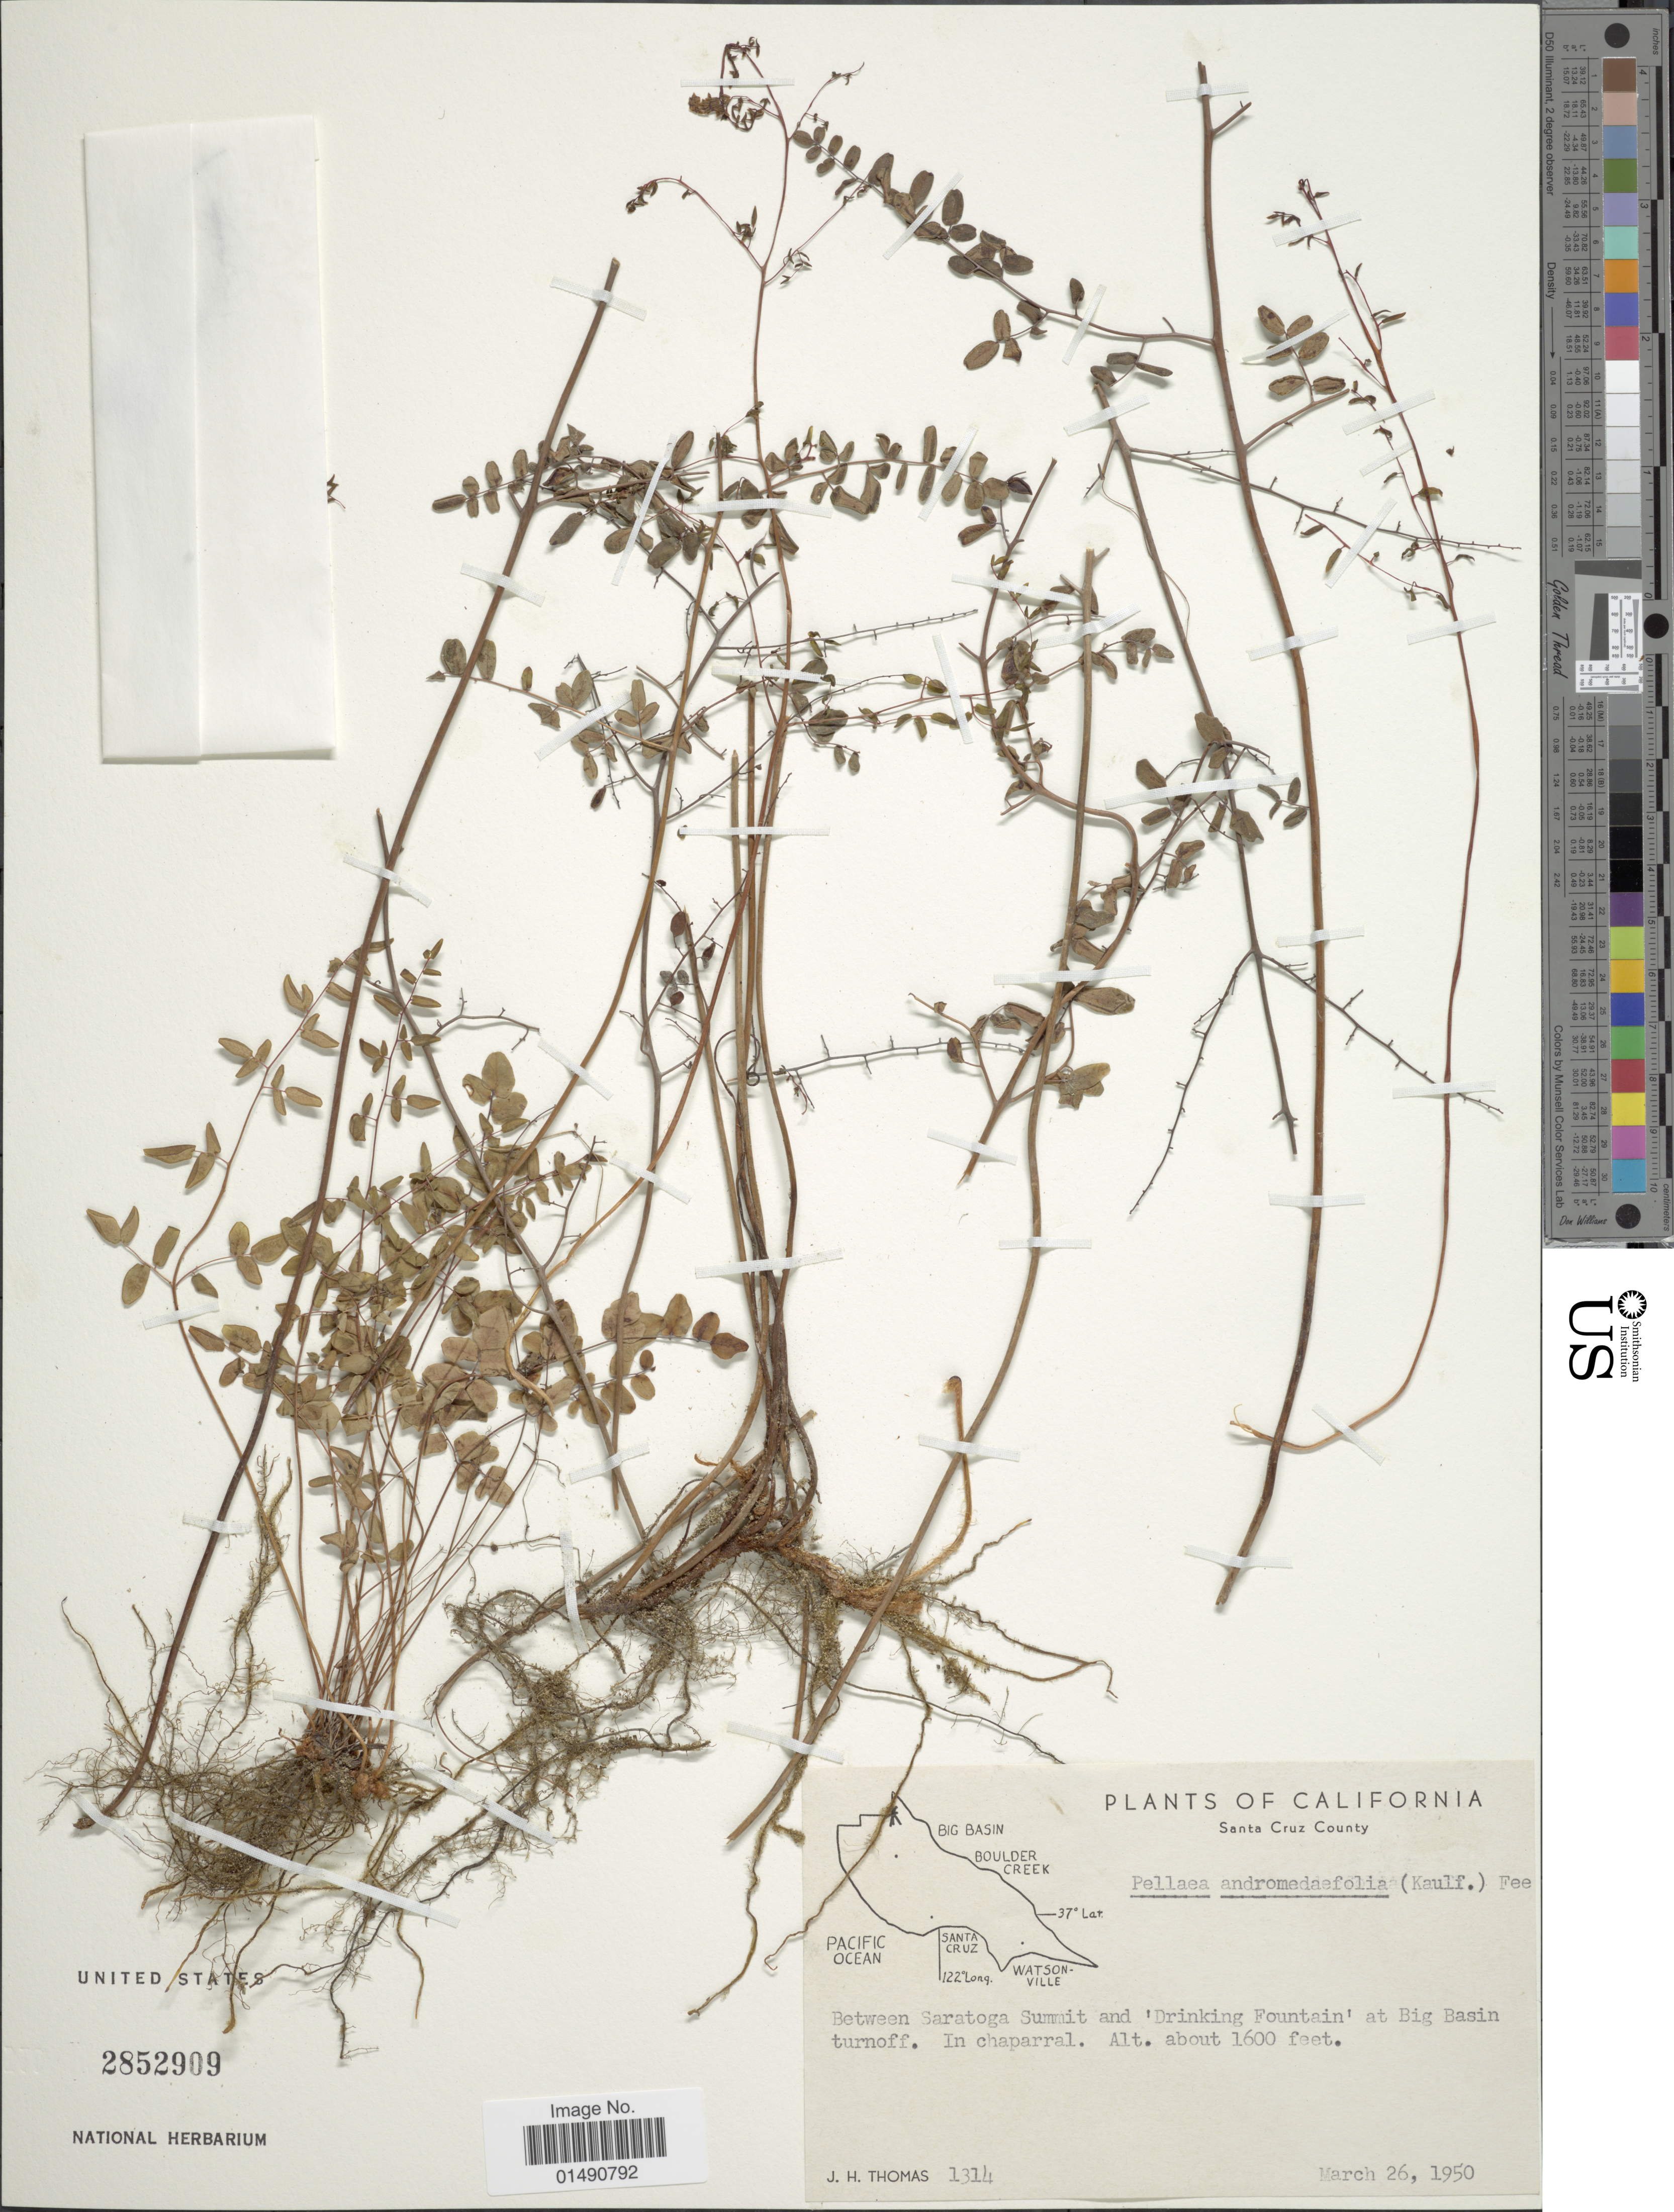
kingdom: Plantae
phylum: Tracheophyta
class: Polypodiopsida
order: Polypodiales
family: Pteridaceae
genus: Pellaea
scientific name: Pellaea andromedifolia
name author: (Kaulf.) Fée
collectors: J. H. Thomas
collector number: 1314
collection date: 1950-03-26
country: United States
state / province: California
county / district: Santa Cruz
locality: Santa Cruz County, Between Saratoga Summit and Drinking Fountain: at Big Basin turnoff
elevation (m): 488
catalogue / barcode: US 2852909